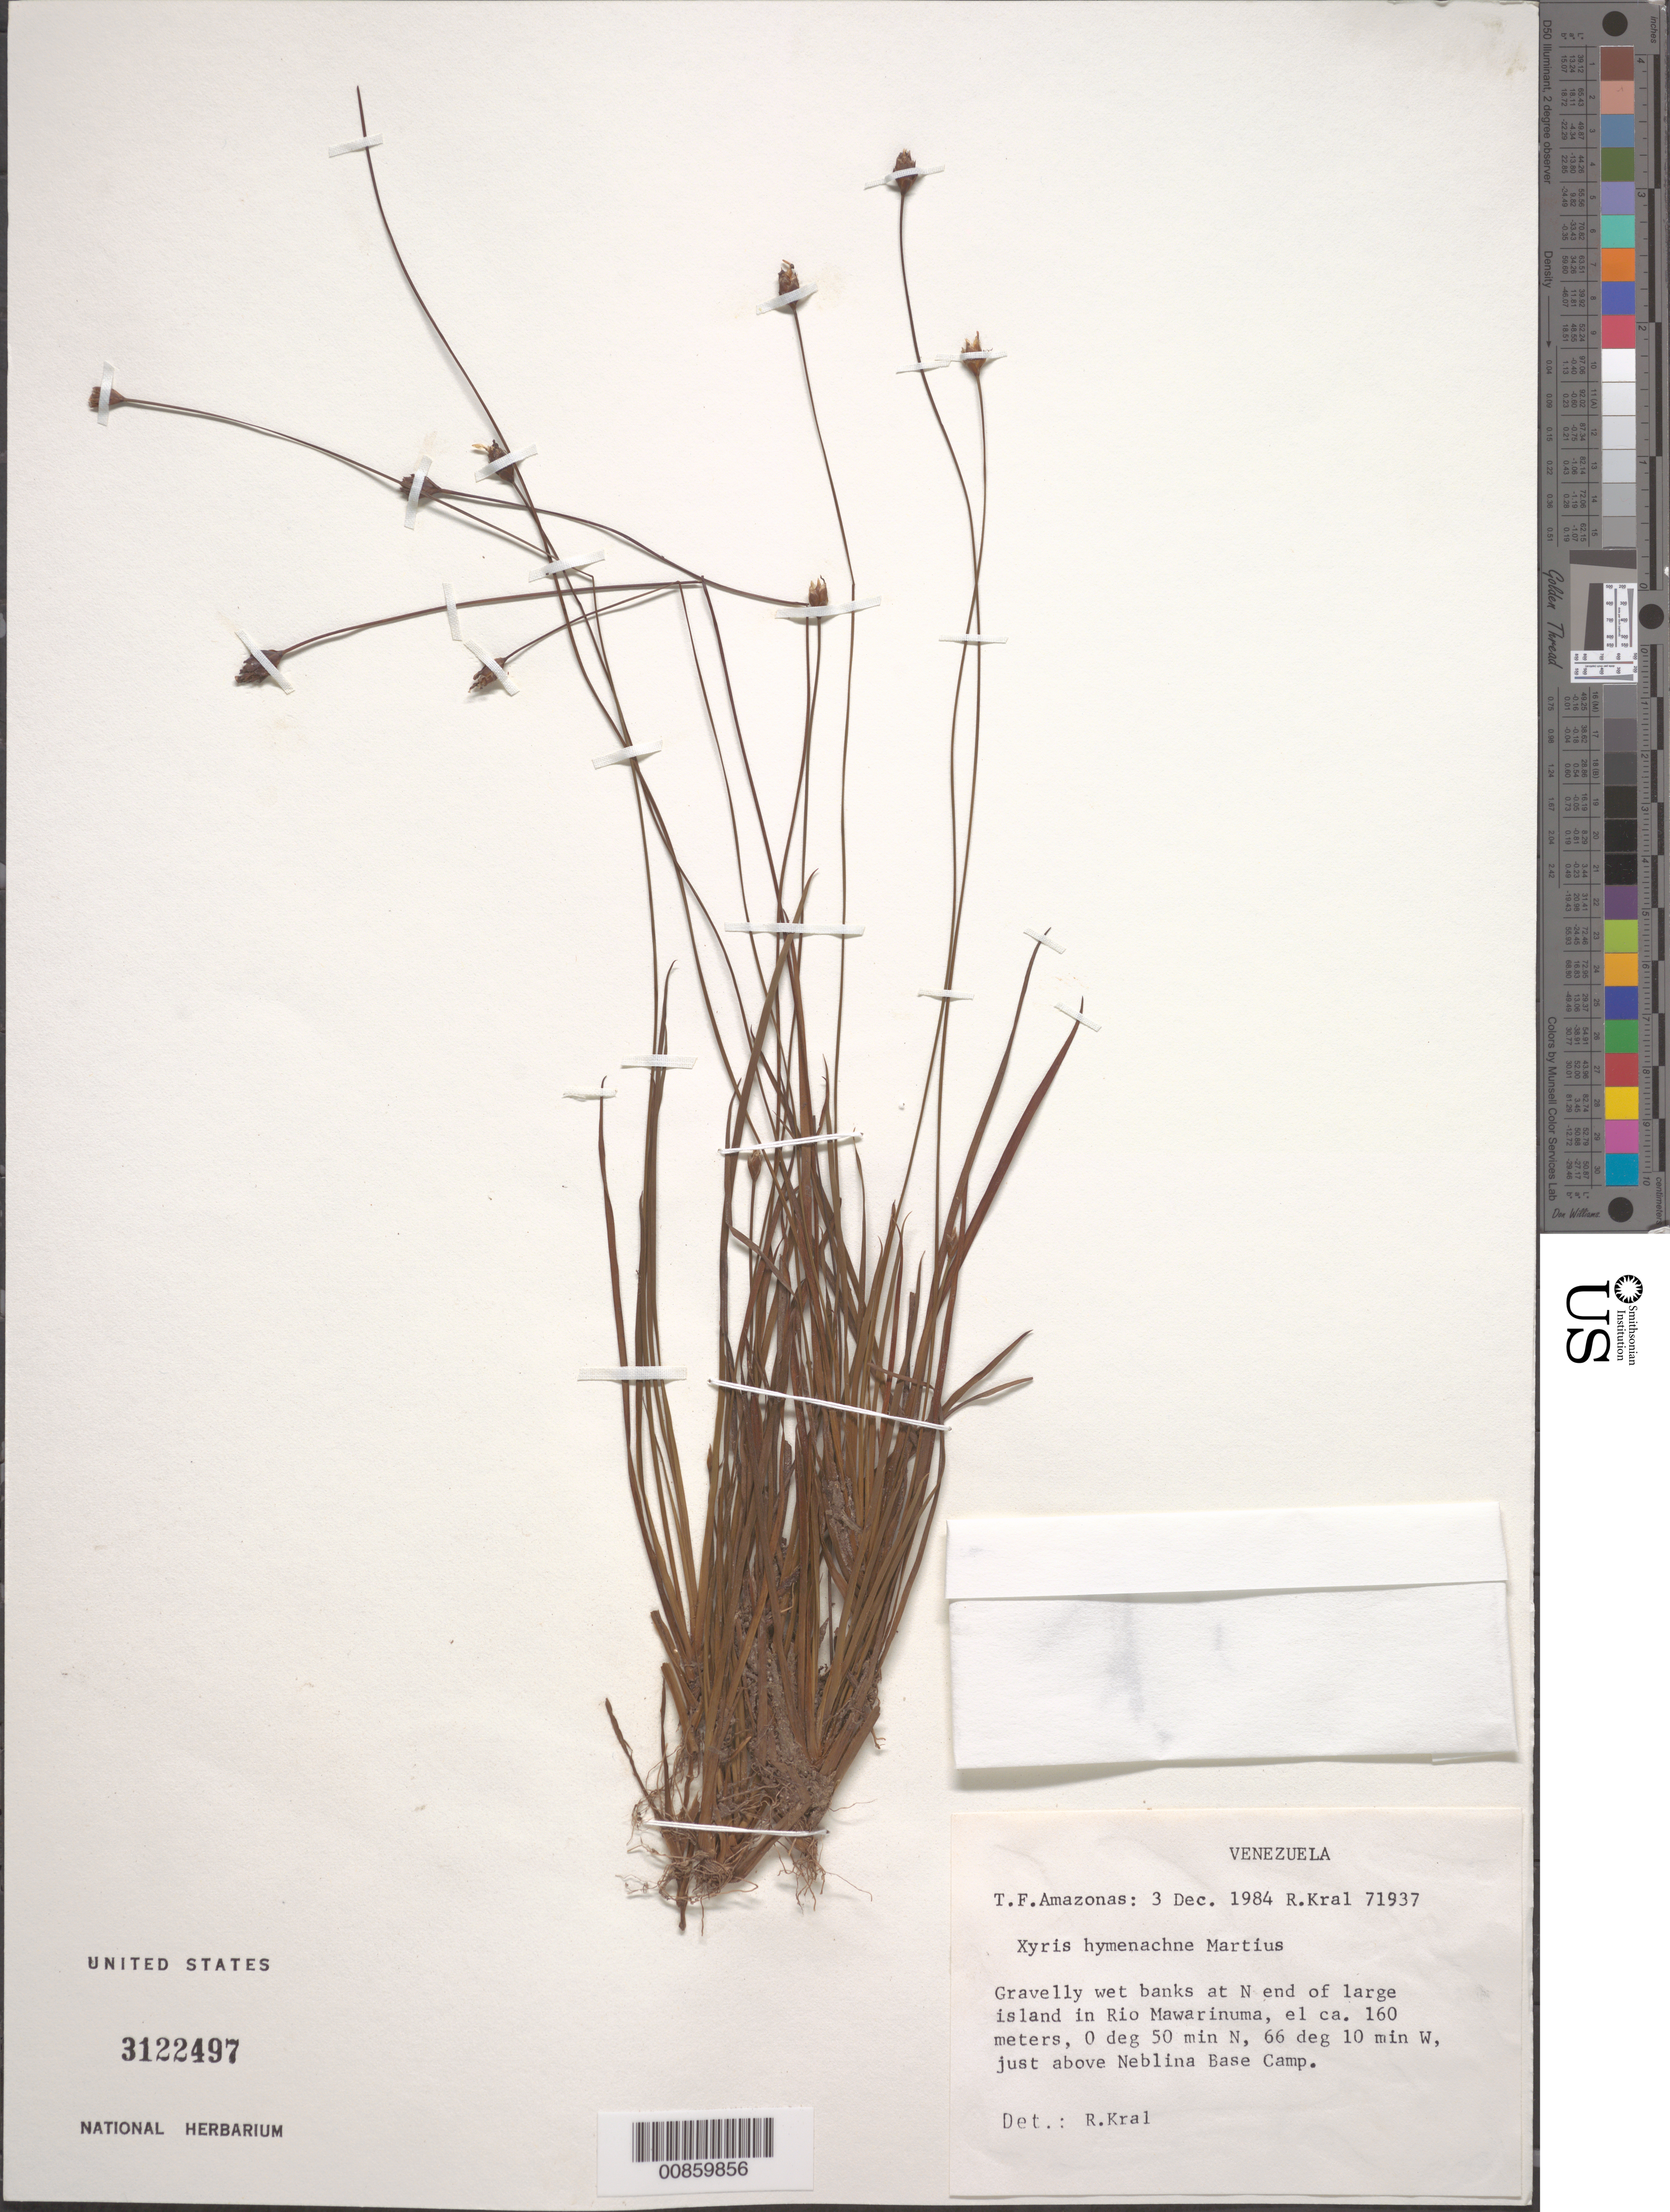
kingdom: Plantae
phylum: Tracheophyta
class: Liliopsida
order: Poales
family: Xyridaceae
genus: Xyris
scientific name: Xyris hymenachne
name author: Mart.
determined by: Kral, Robert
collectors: R. Kral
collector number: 71937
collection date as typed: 3-Dec-84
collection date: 1984-12-03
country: Venezuela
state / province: Amazonas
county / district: Río Negro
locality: Río Mawarinuma, just above Neblina Base Camp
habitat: Gravelly wet banks; N end of large island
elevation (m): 160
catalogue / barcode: US 3122497